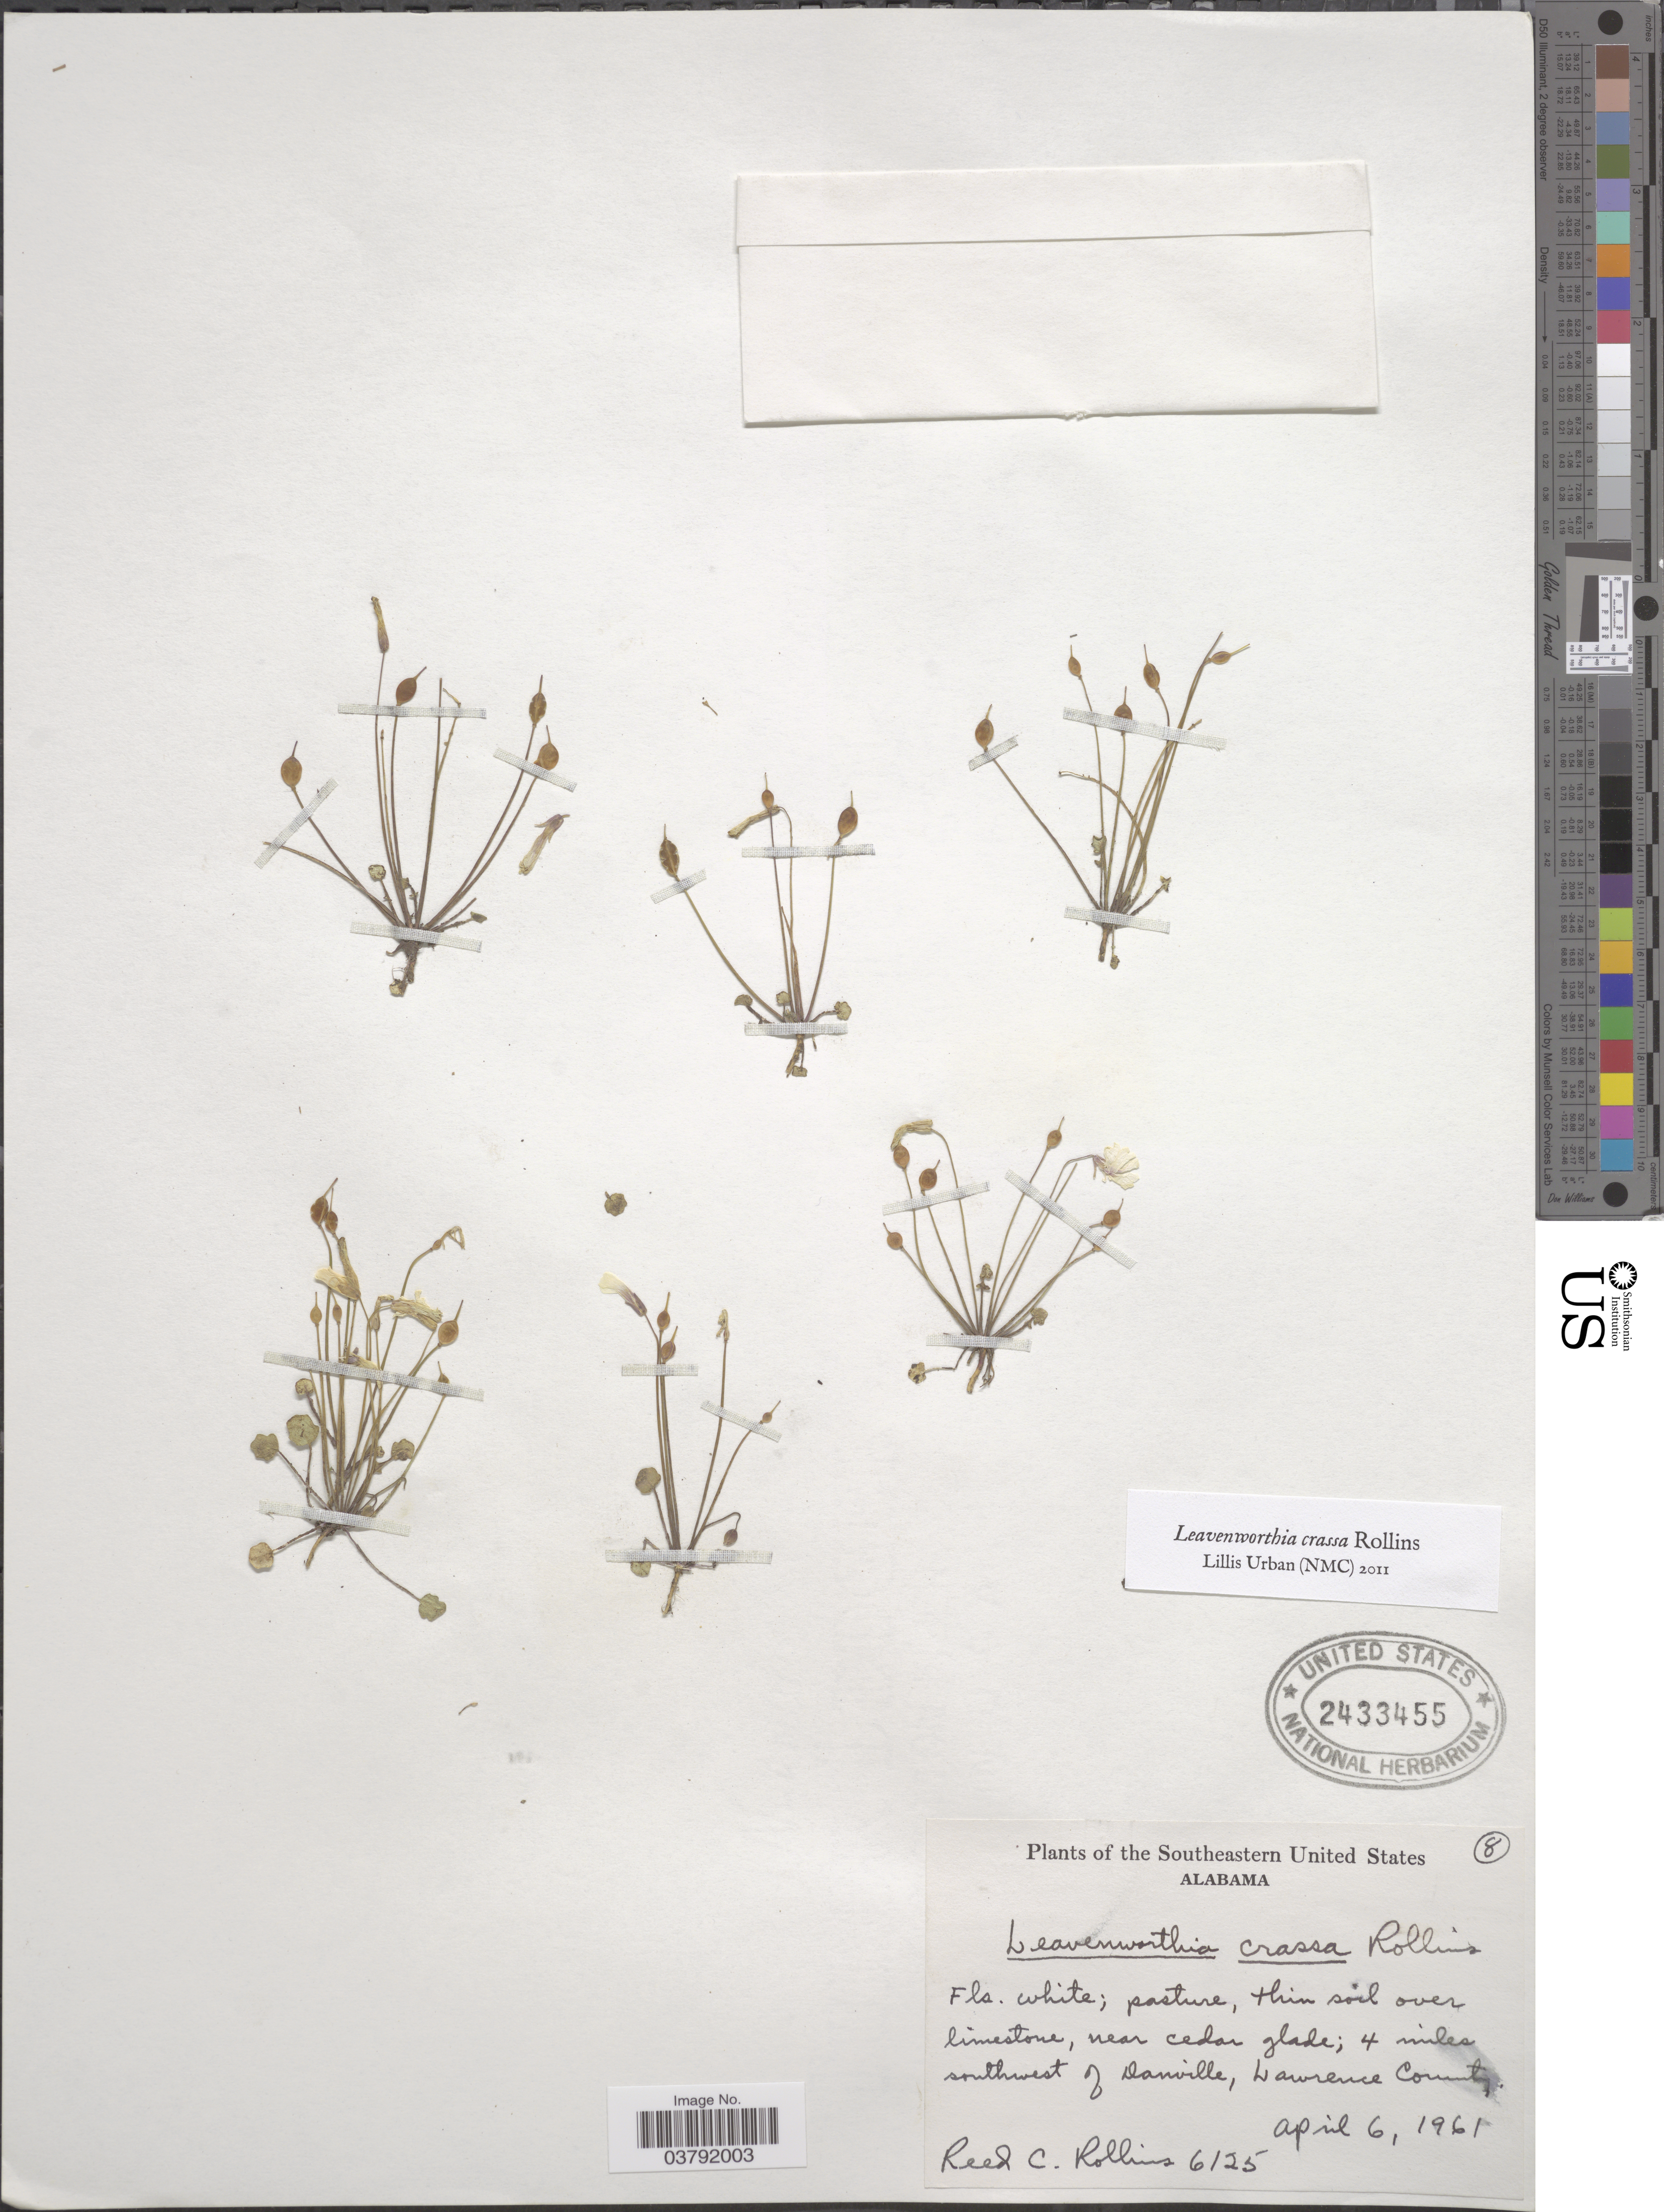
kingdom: Plantae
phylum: Tracheophyta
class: Magnoliopsida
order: Brassicales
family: Brassicaceae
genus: Leavenworthia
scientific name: Leavenworthia crassa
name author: Rollins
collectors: R. C. Rollins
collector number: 6125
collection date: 1961-04-06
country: United States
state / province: Alabama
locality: Southeastern United States. 4 miles southwest of Danville, Lawrence County.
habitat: thin soil over limestone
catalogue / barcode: US 2433455